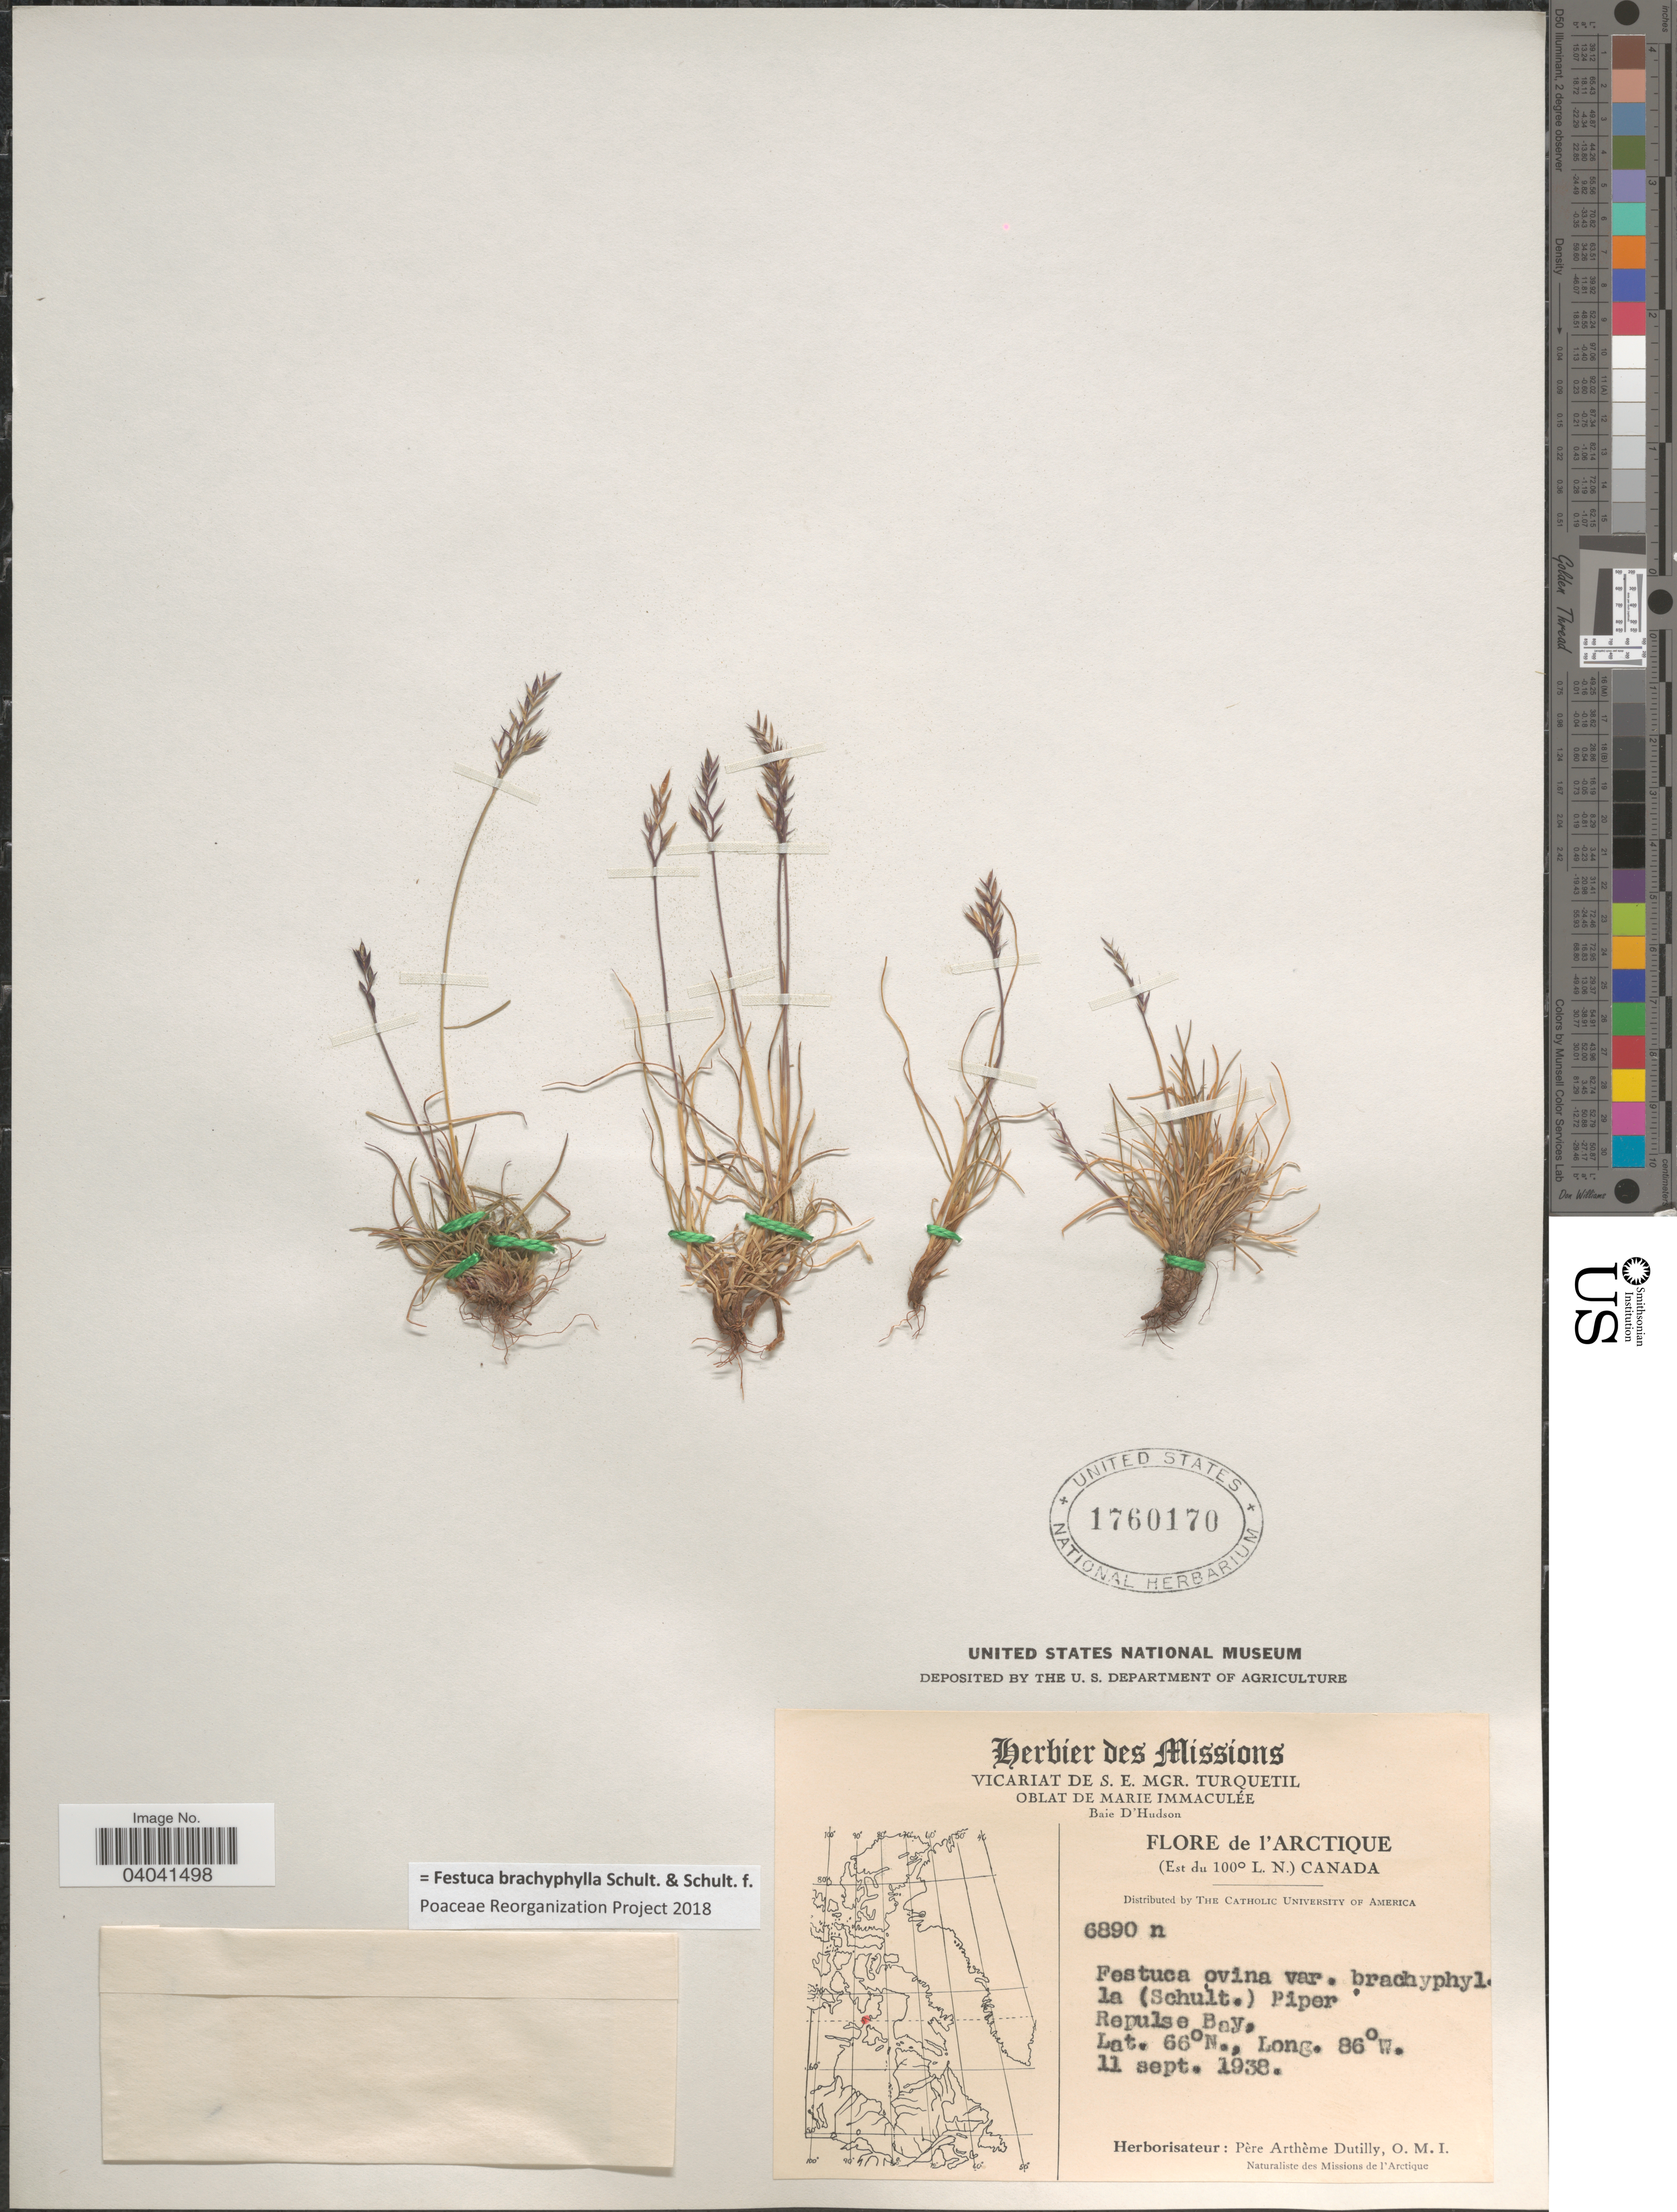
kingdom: Plantae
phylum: Tracheophyta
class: Liliopsida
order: Poales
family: Poaceae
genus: Festuca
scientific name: Festuca brachyphylla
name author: Schult. & Schult. f.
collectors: P. Dutilly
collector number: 6890n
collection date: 1938-09-11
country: Canada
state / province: Nunavut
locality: L'Arctique.(Est du 100°). Repulse Bay.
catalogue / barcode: US 1760170